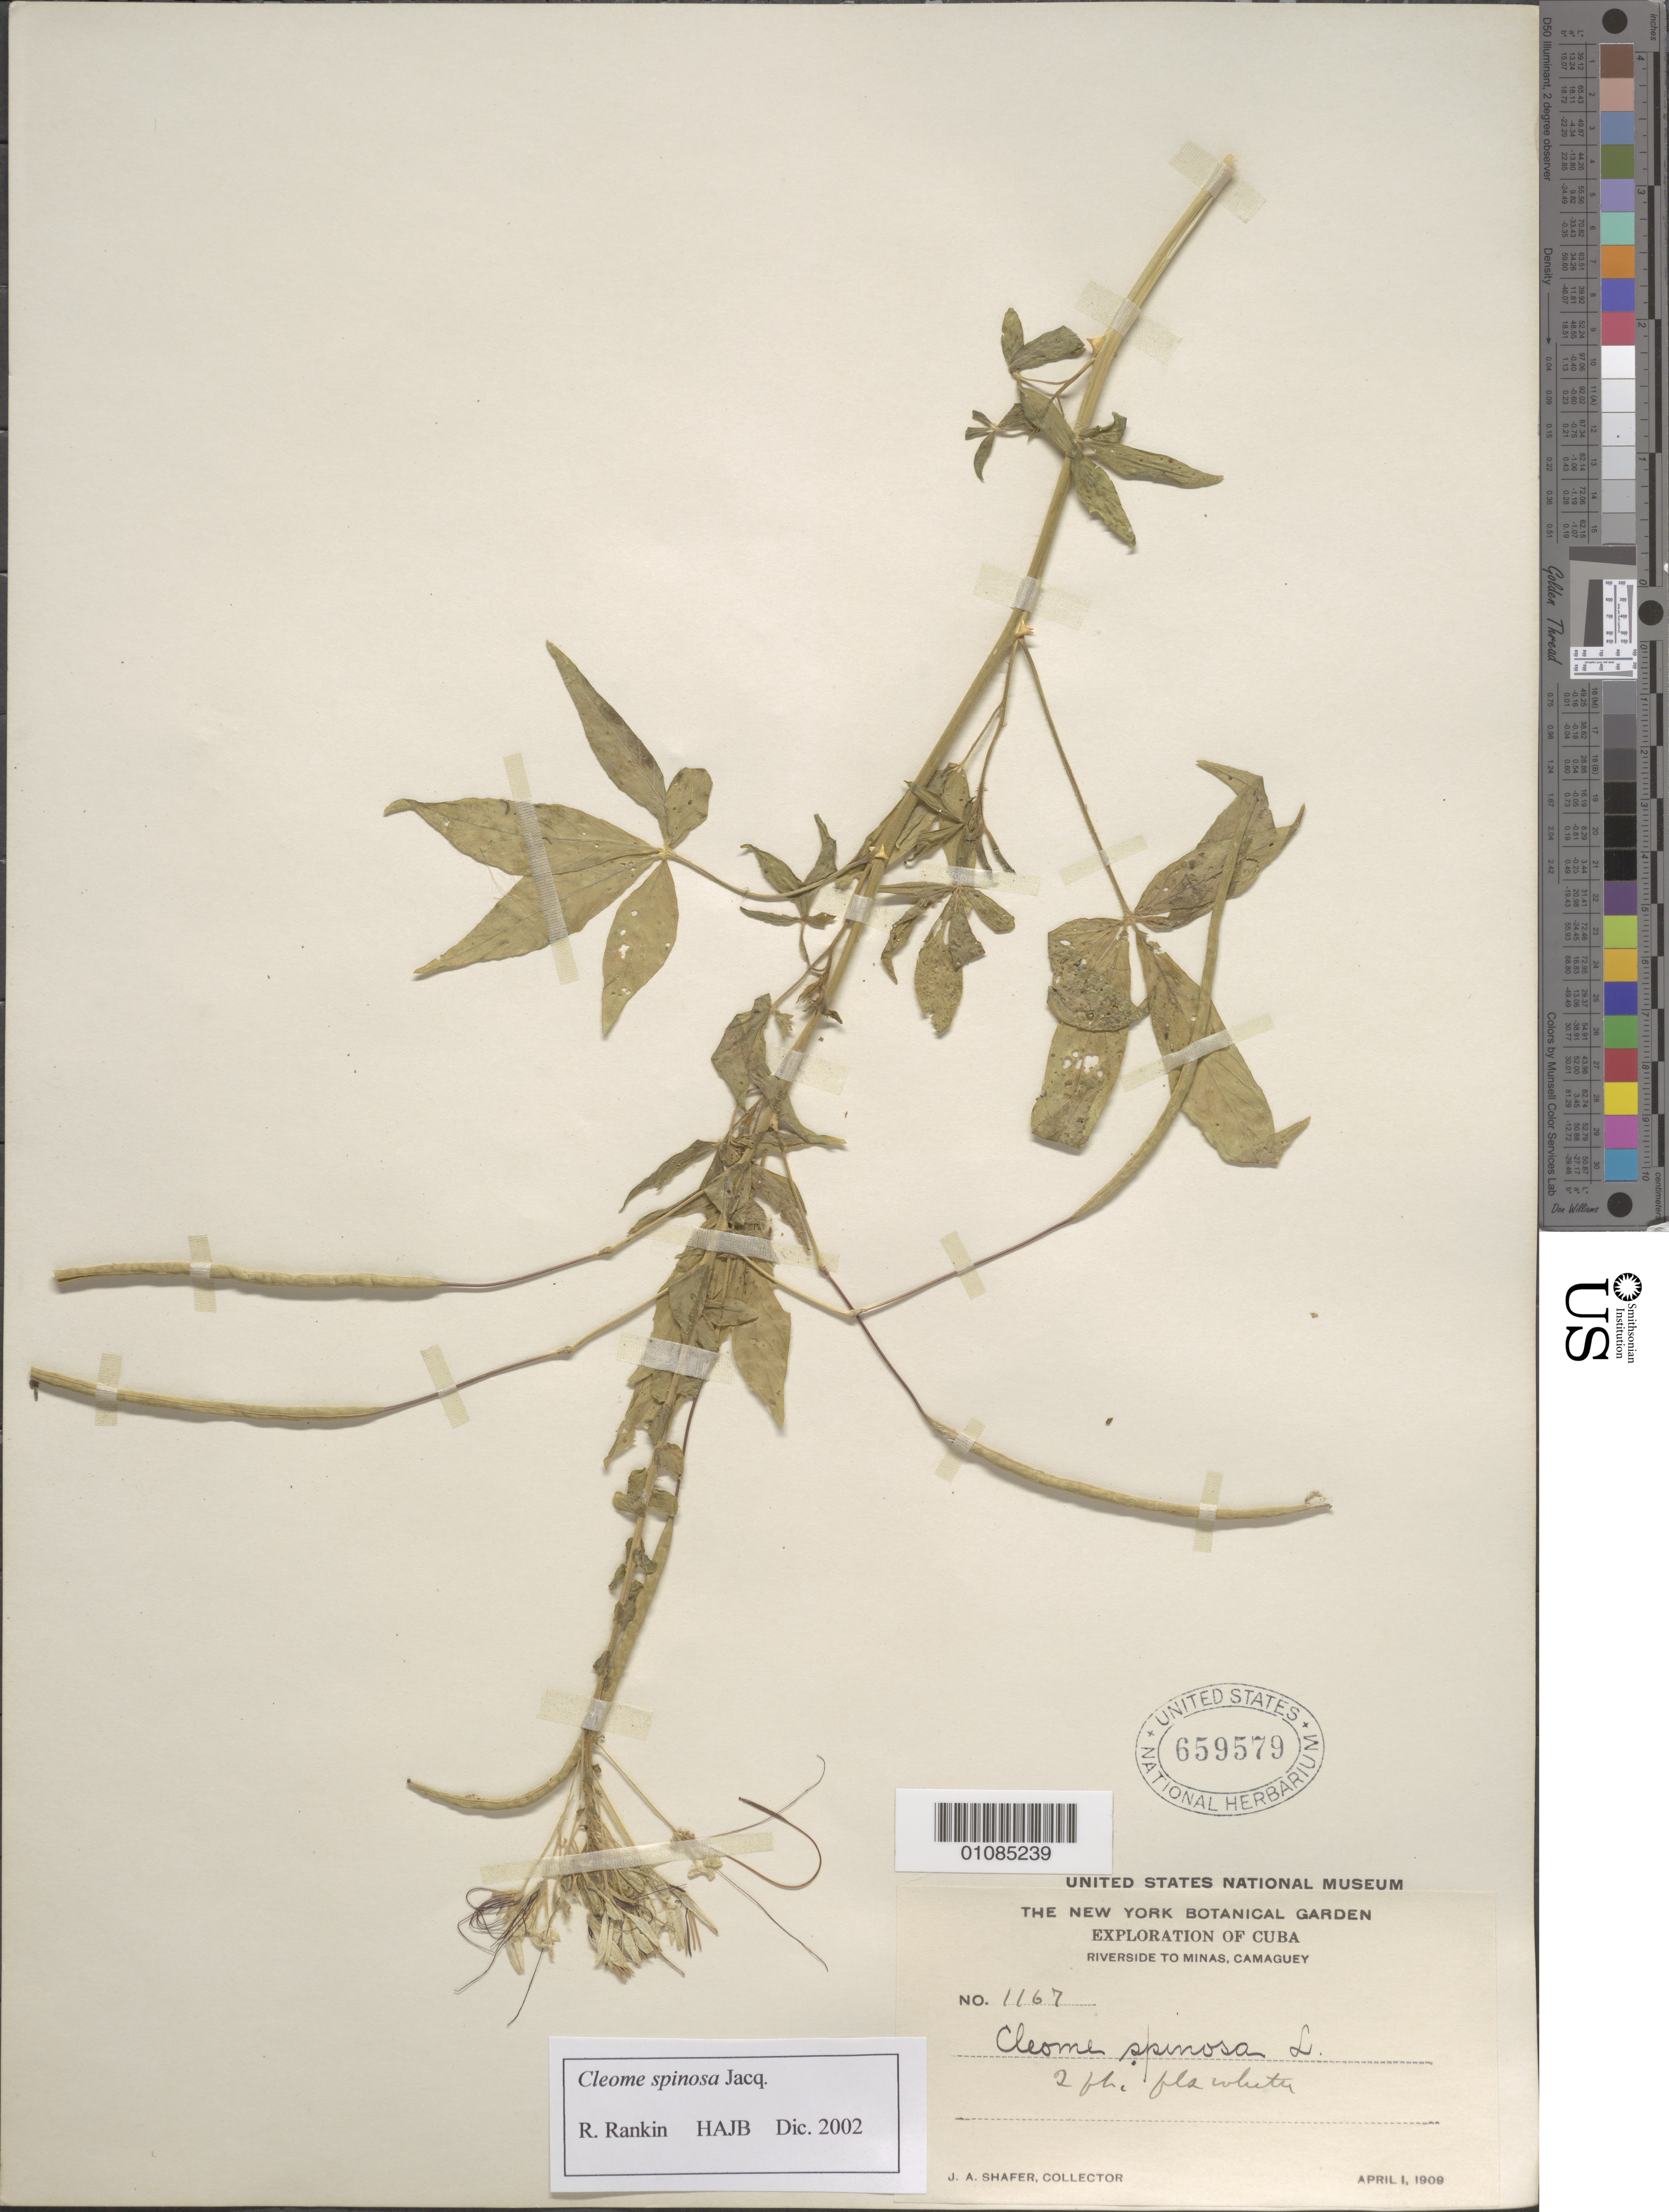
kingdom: Plantae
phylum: Tracheophyta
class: Magnoliopsida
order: Brassicales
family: Cleomaceae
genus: Tarenaya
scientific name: Tarenaya spinosa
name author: (Jacq.) Raf.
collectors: J. A. Shafer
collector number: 1167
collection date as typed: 01 Apr 1909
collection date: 1909-04-01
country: Cuba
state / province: Camagüey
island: Cuba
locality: Riverside to Minas, Camaguey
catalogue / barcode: US 659579